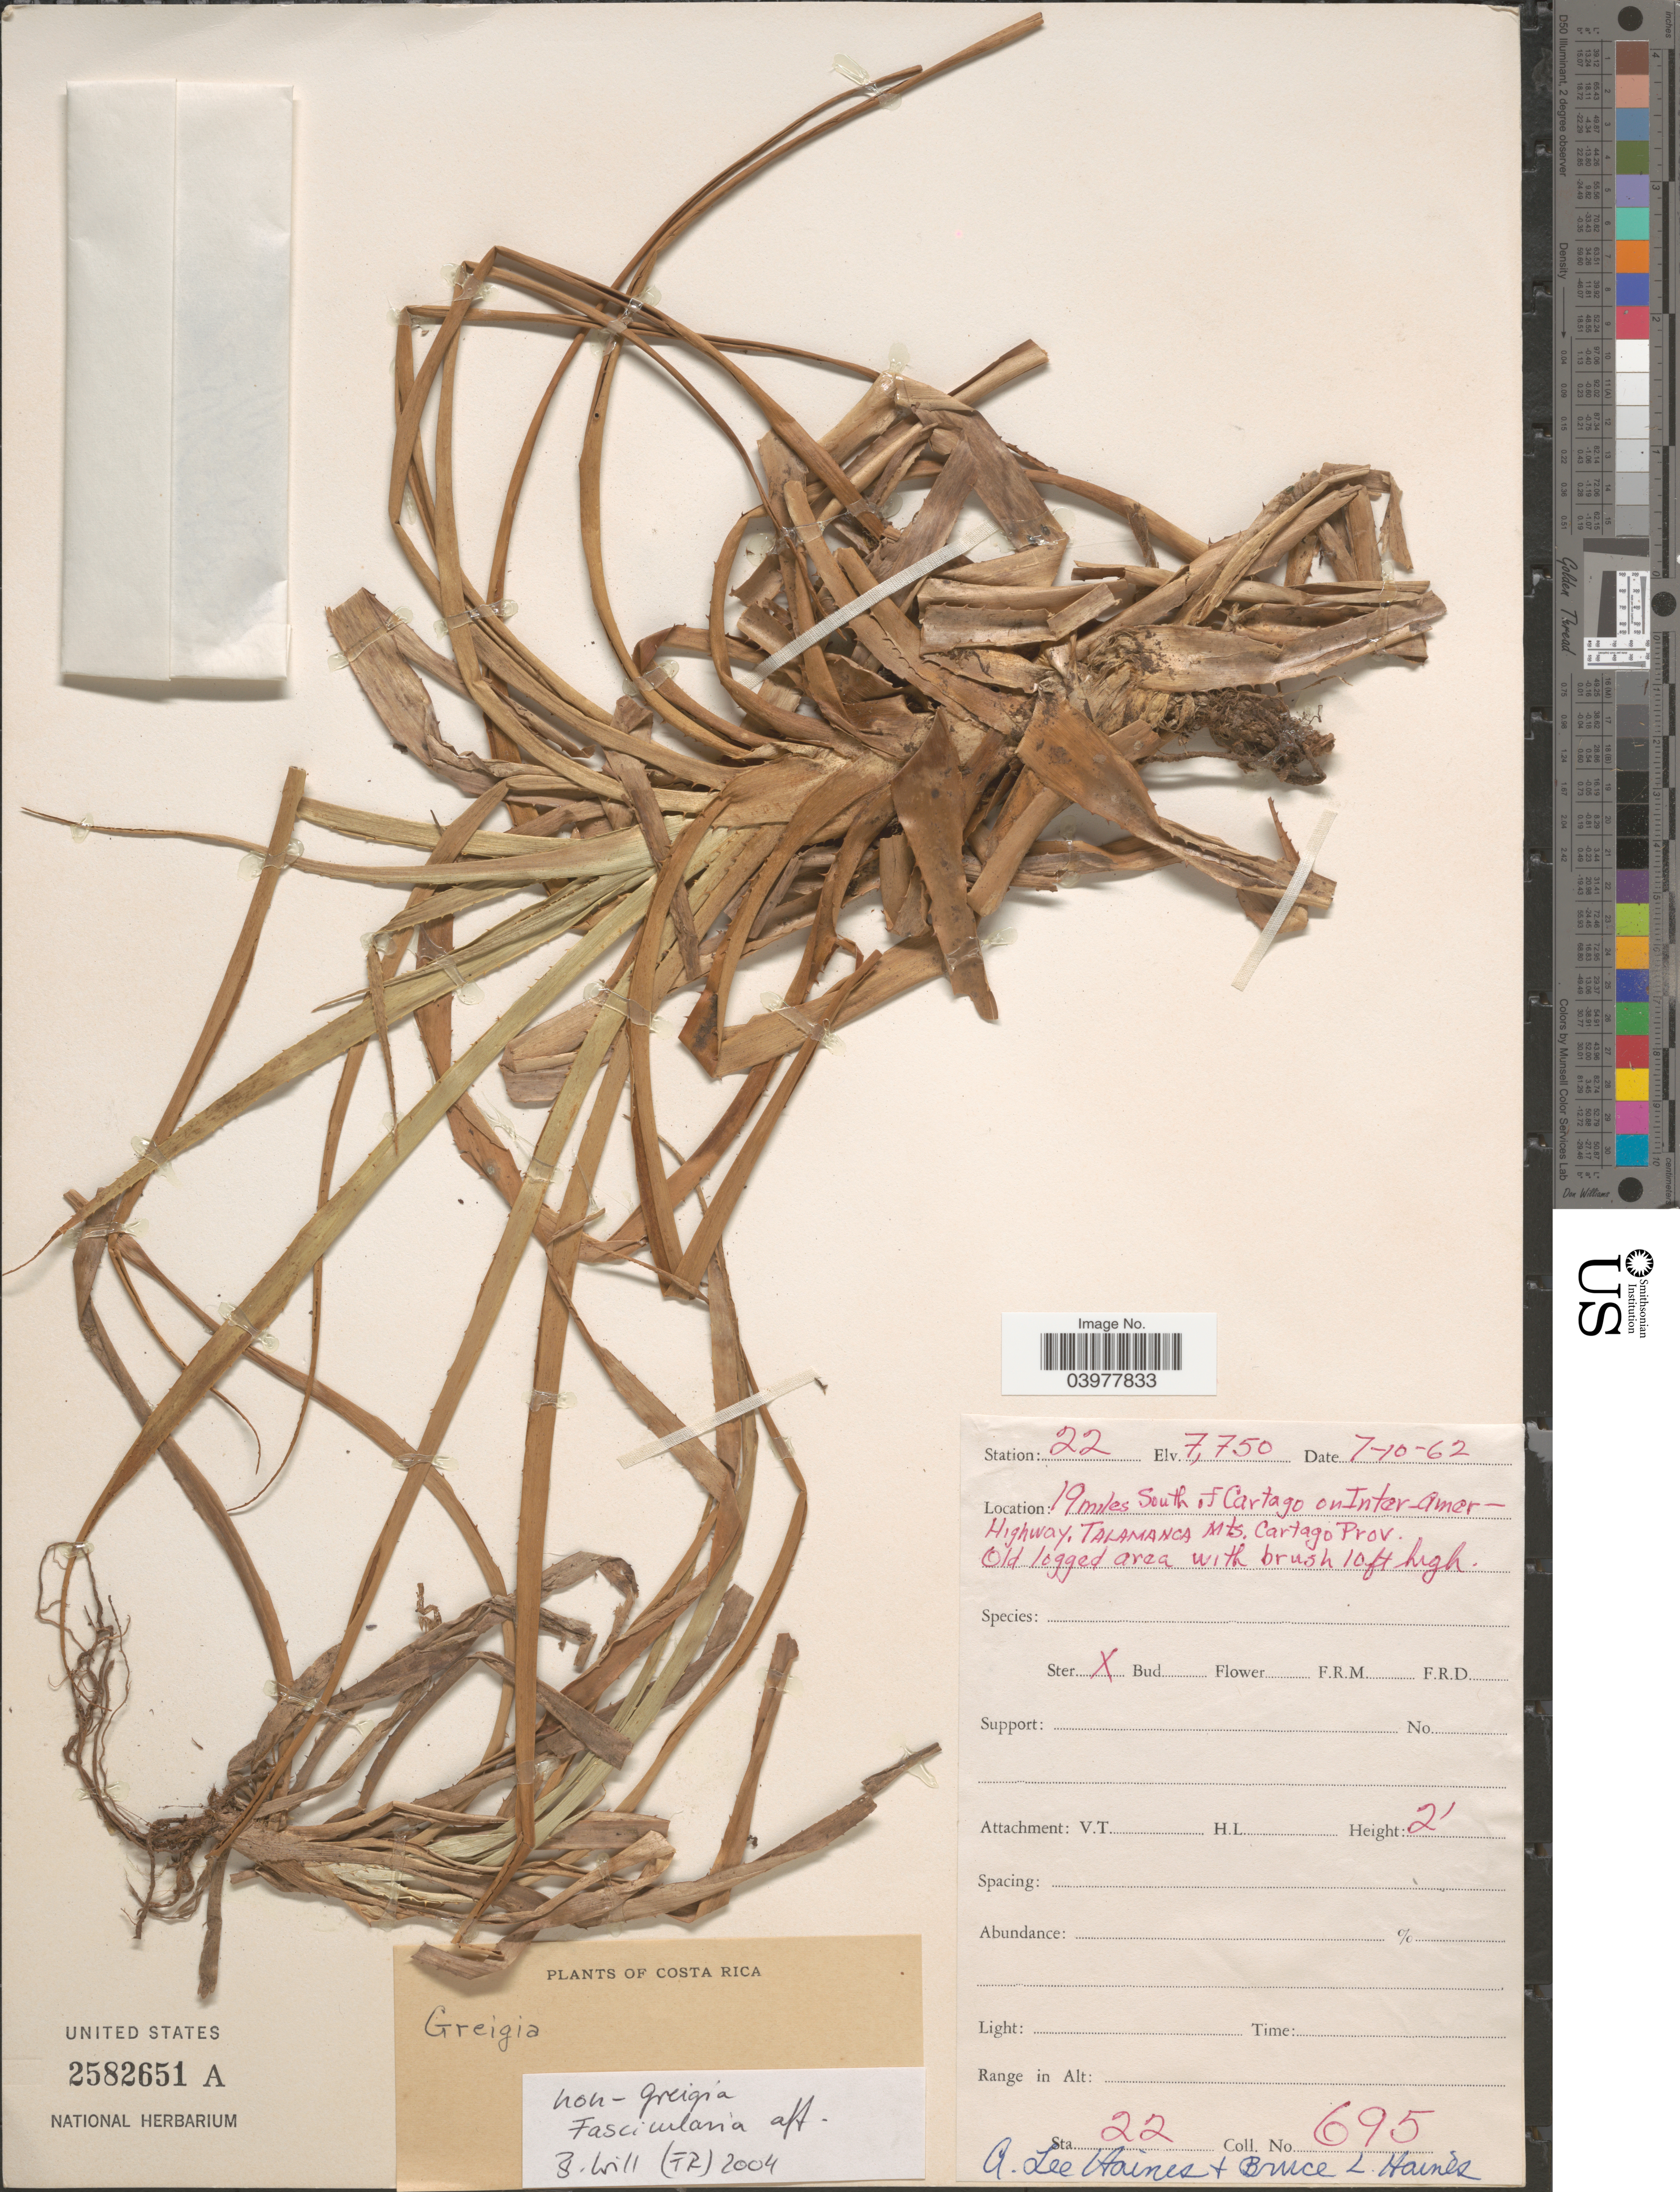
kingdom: Plantae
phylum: Tracheophyta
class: Liliopsida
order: Poales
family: Bromeliaceae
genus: Greigia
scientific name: Greigia sp.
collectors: A. L. Haines & B. L. Haines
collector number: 695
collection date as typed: Transcribed d/m/y: 7/10/62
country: Costa Rica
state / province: Cartago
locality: Station: 22. 19 miles South of Cartago on Inter-Amer-Highway, Talamanca Mts.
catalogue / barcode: US 2582651A